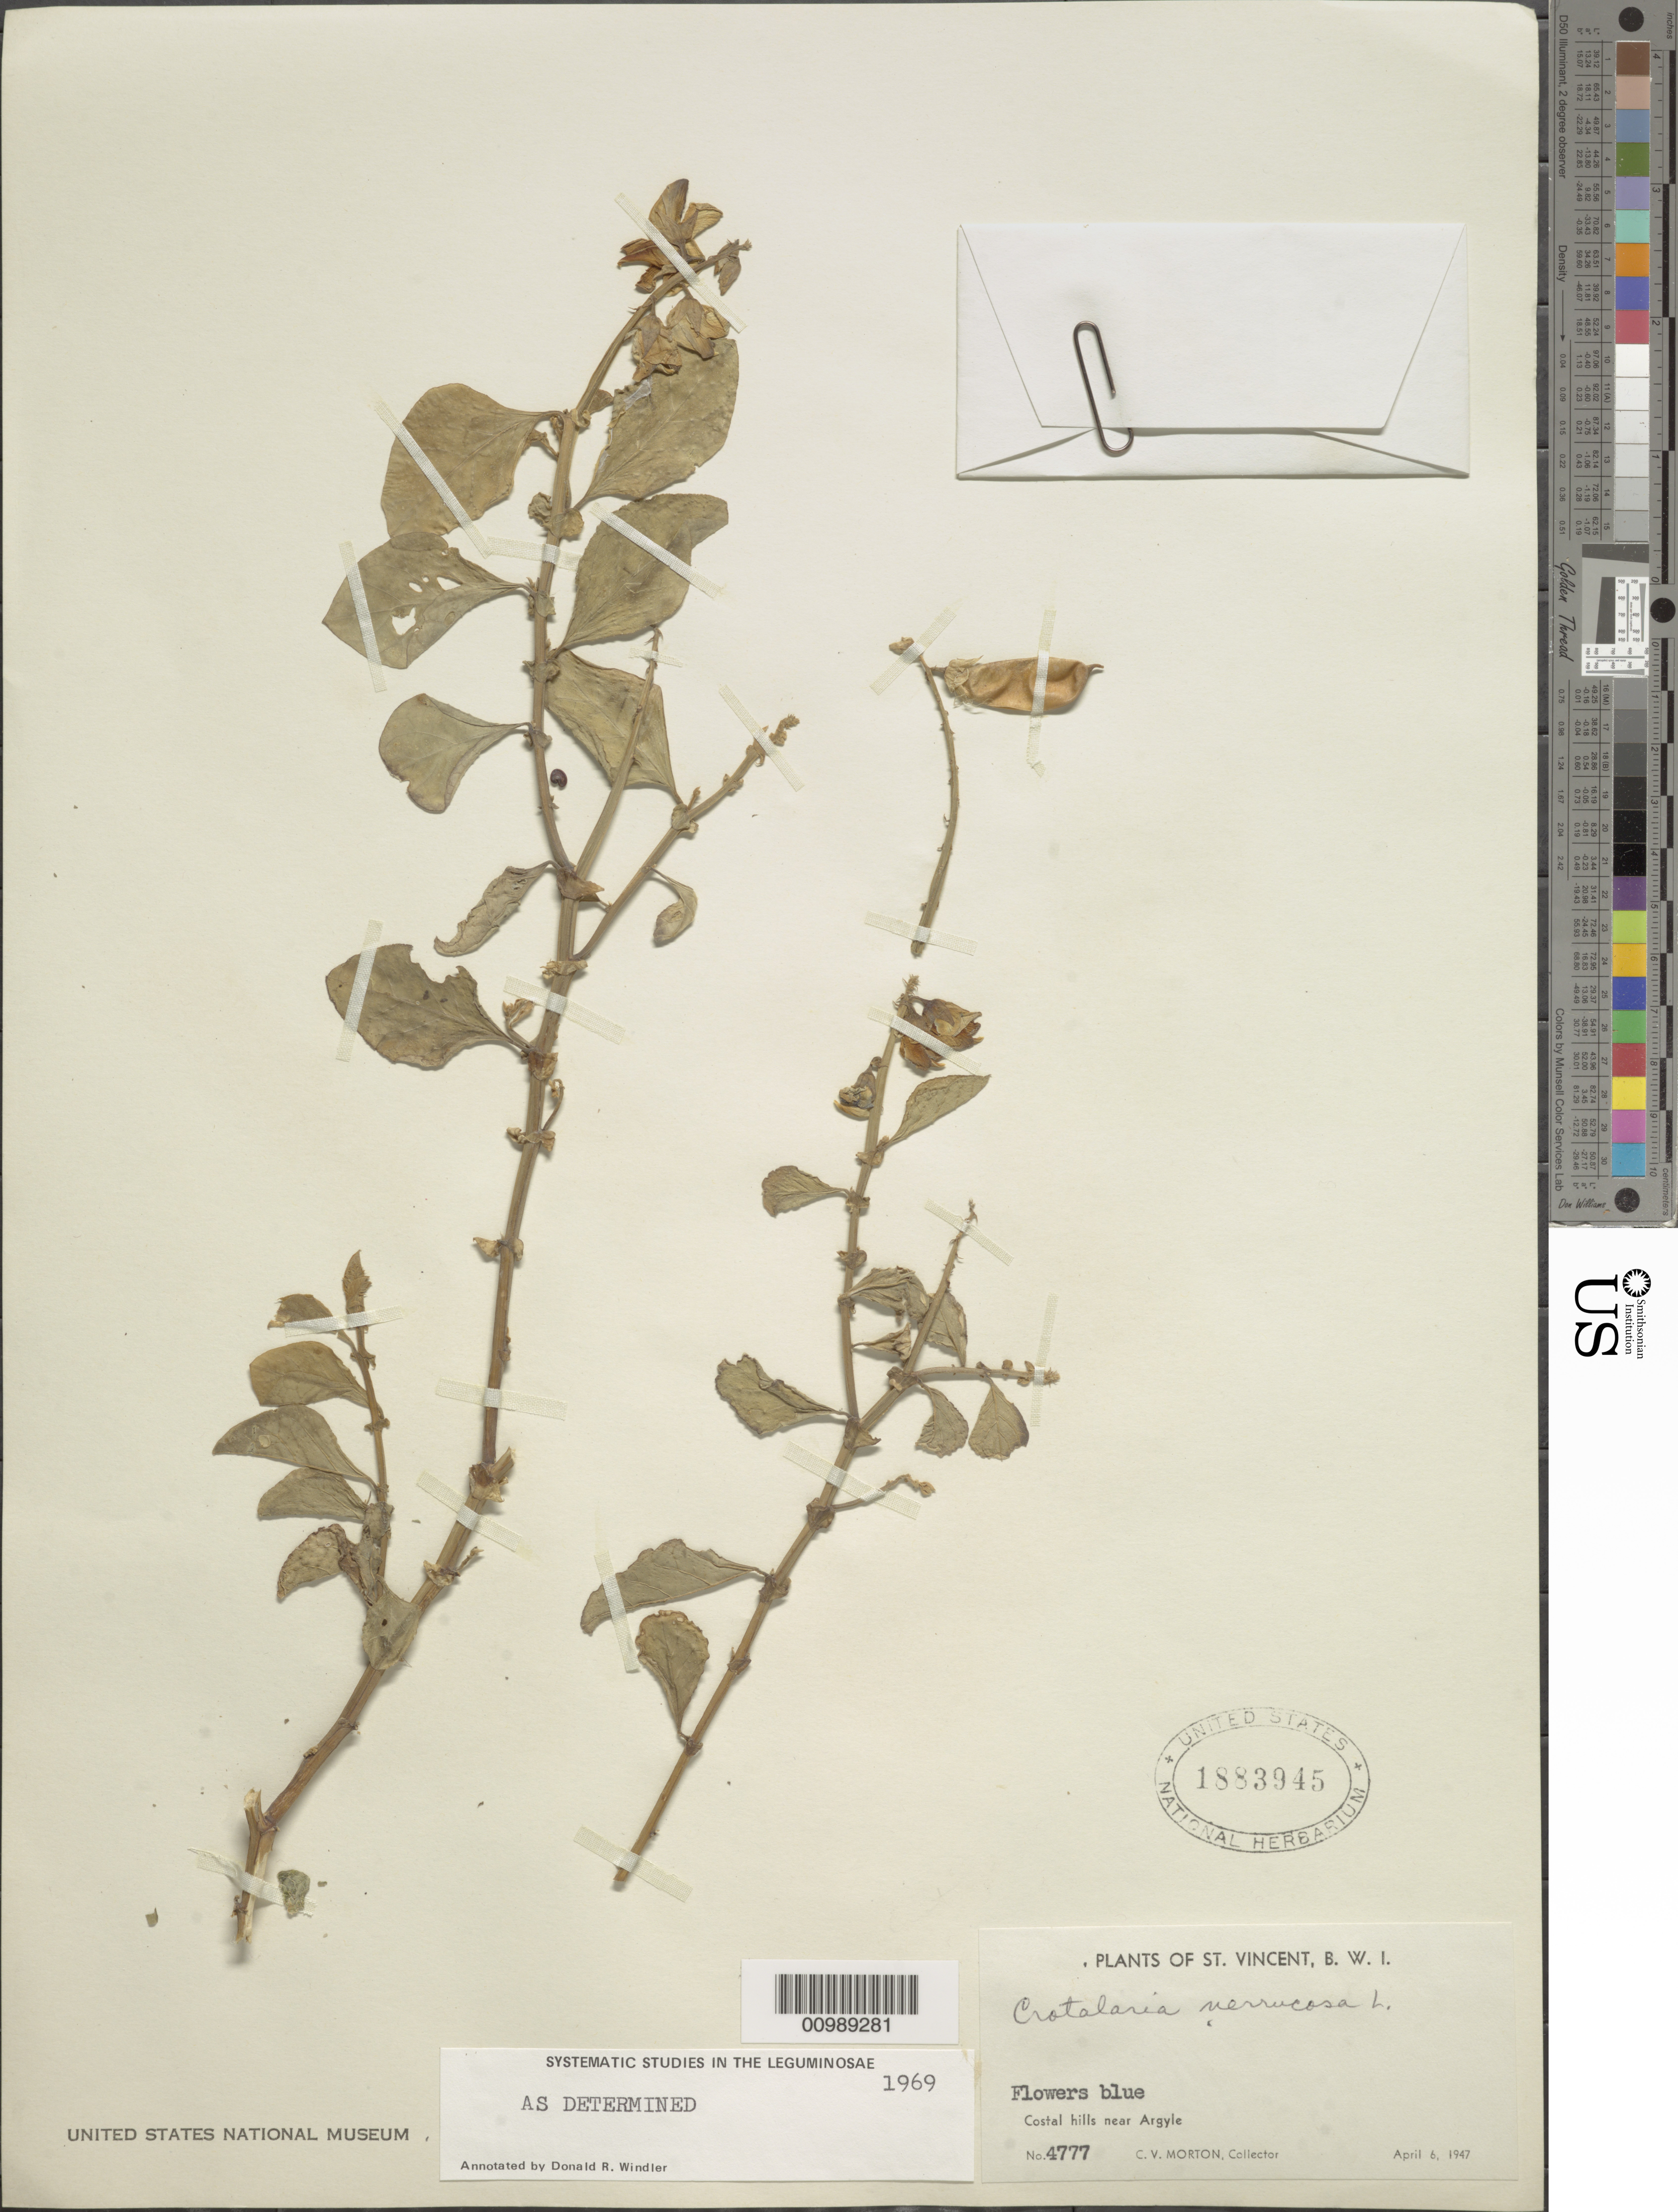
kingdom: Plantae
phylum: Tracheophyta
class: Magnoliopsida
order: Fabales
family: Fabaceae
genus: Crotalaria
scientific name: Crotalaria verrucosa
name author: L.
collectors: C. V. Morton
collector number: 4777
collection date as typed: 06 Apr 1947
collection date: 1947-04-06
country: St. Vincent - Grenadines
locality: Costal hills near Argyle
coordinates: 0 N, 0 E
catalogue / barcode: US 1883945